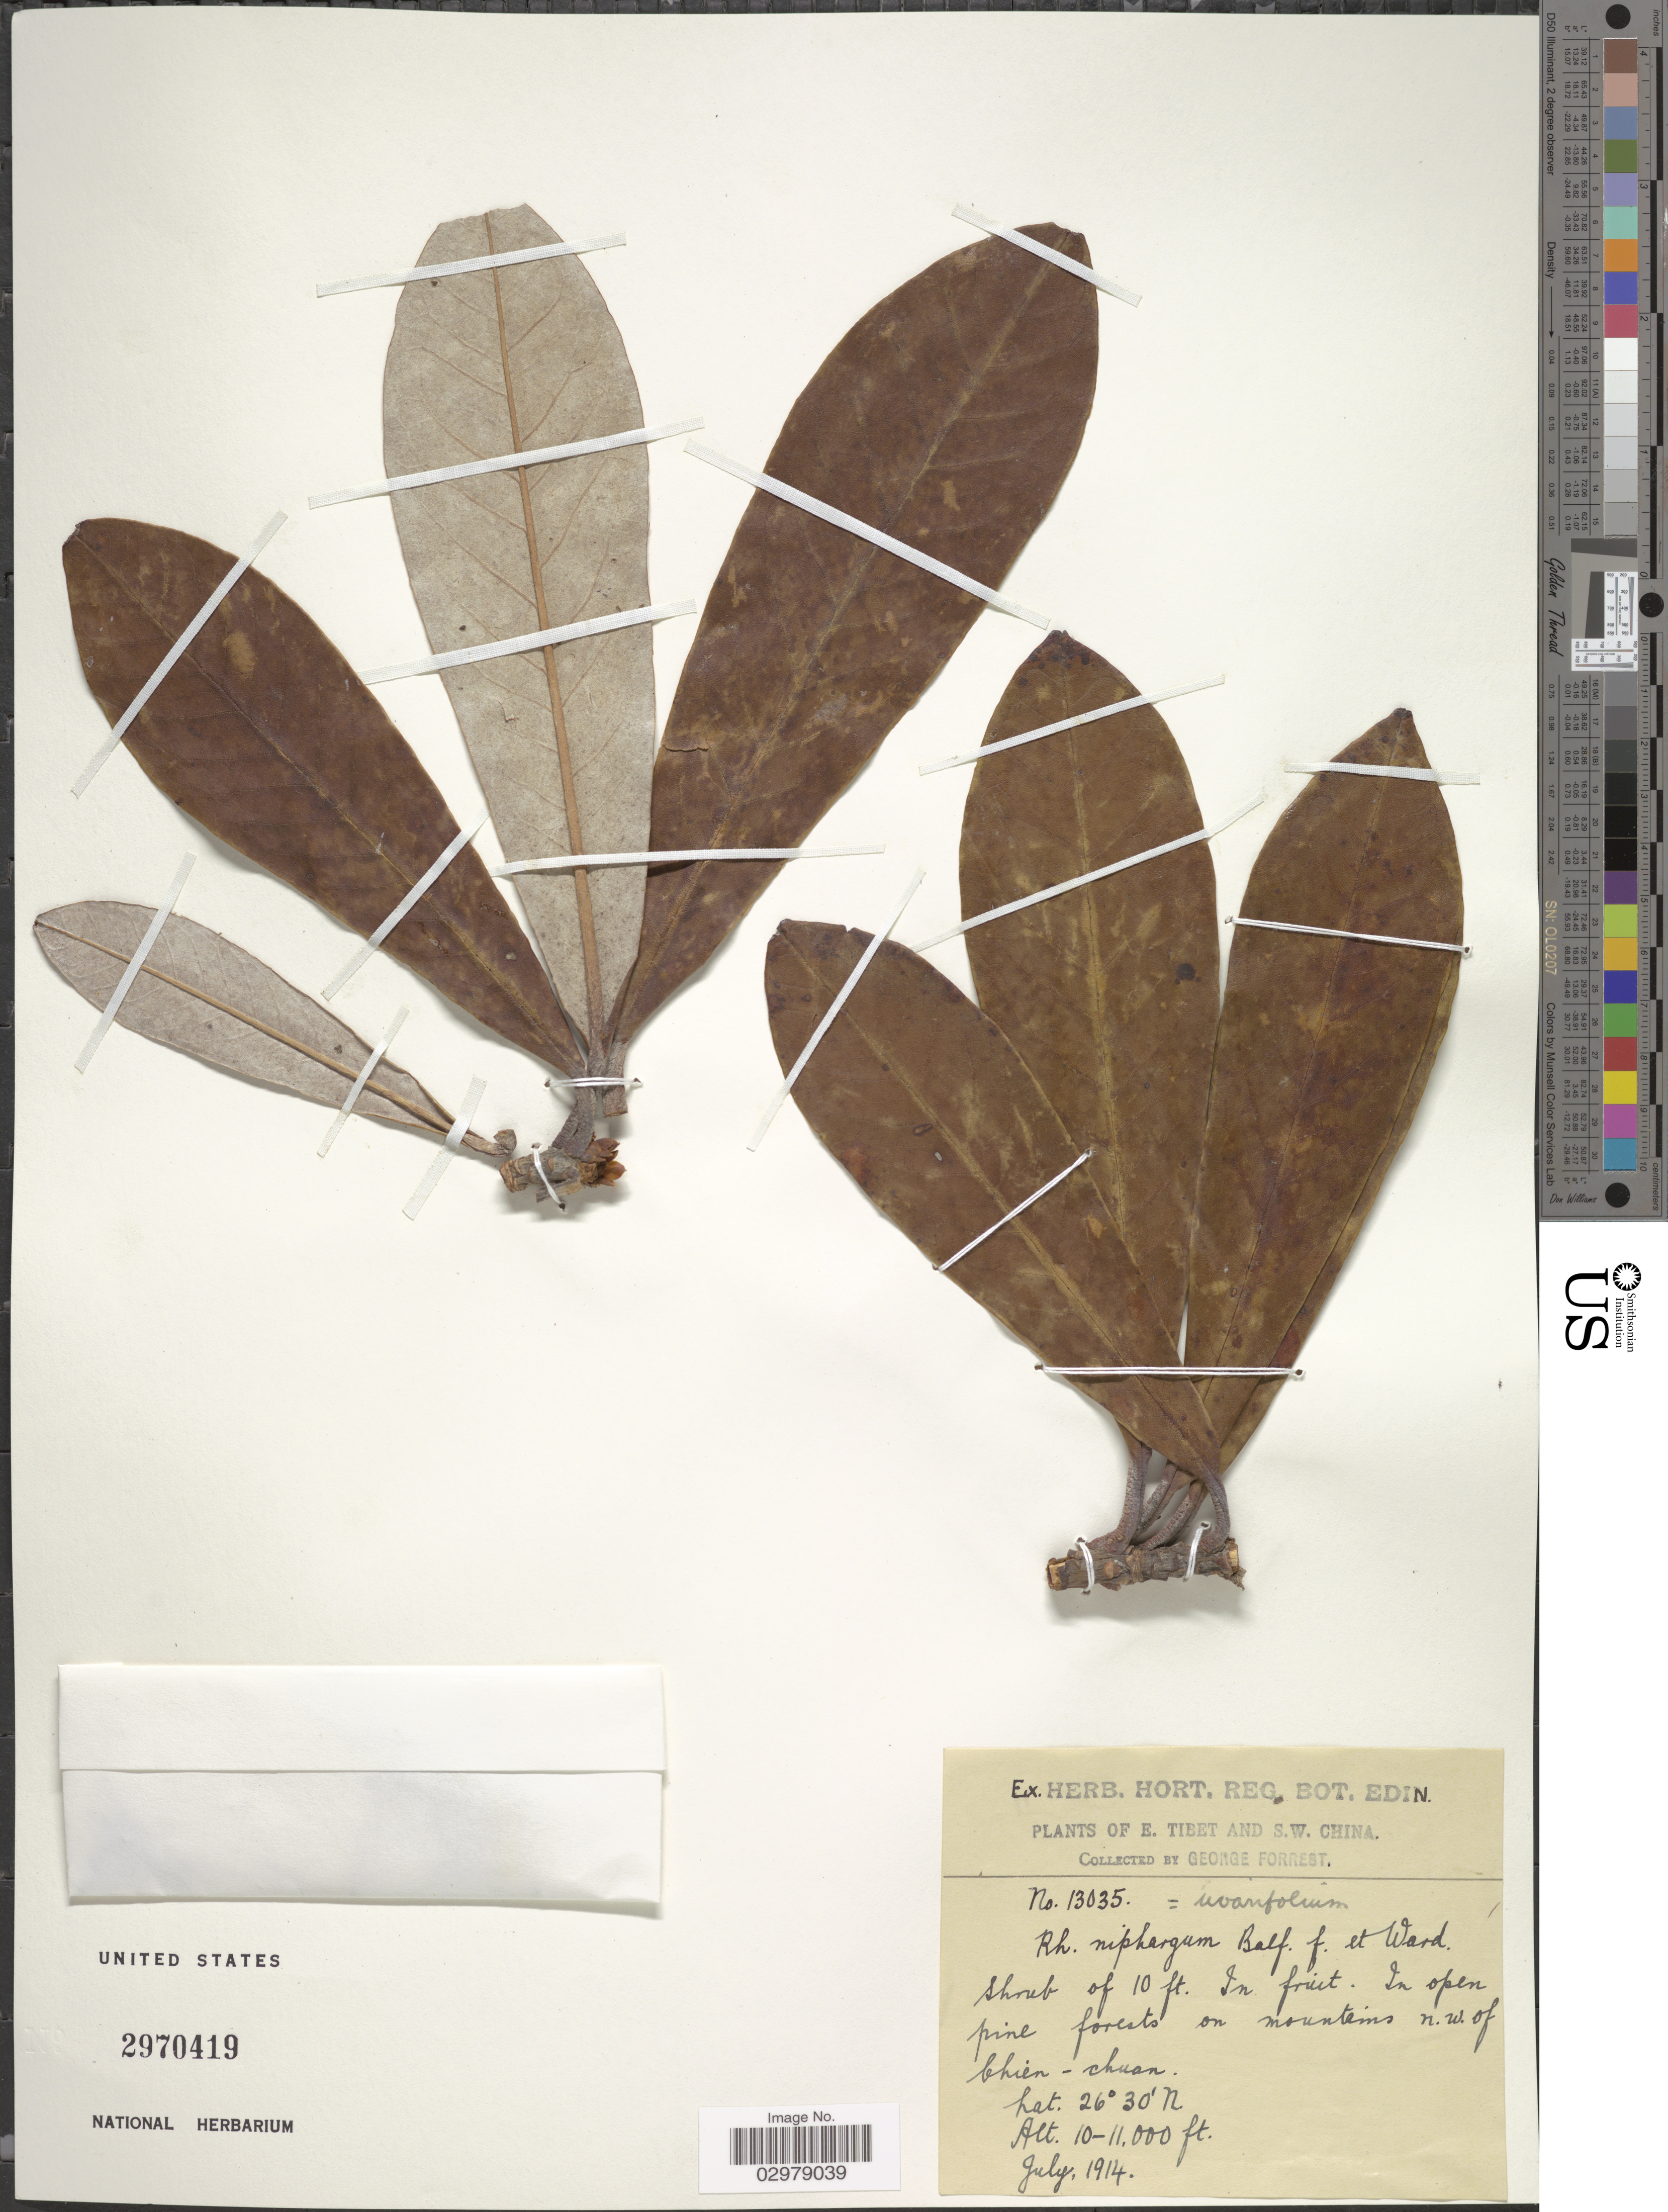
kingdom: Plantae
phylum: Tracheophyta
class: Magnoliopsida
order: Ericales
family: Ericaceae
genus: Rhododendron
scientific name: Rhododendron uvarifolium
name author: Diels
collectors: G. Forrest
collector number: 13035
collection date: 1914-07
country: China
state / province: Yunnan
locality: E. Tibet and S.W. China. In open pine forests on mountains n.w. of Chien-chuan.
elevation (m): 3048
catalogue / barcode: US 2970419